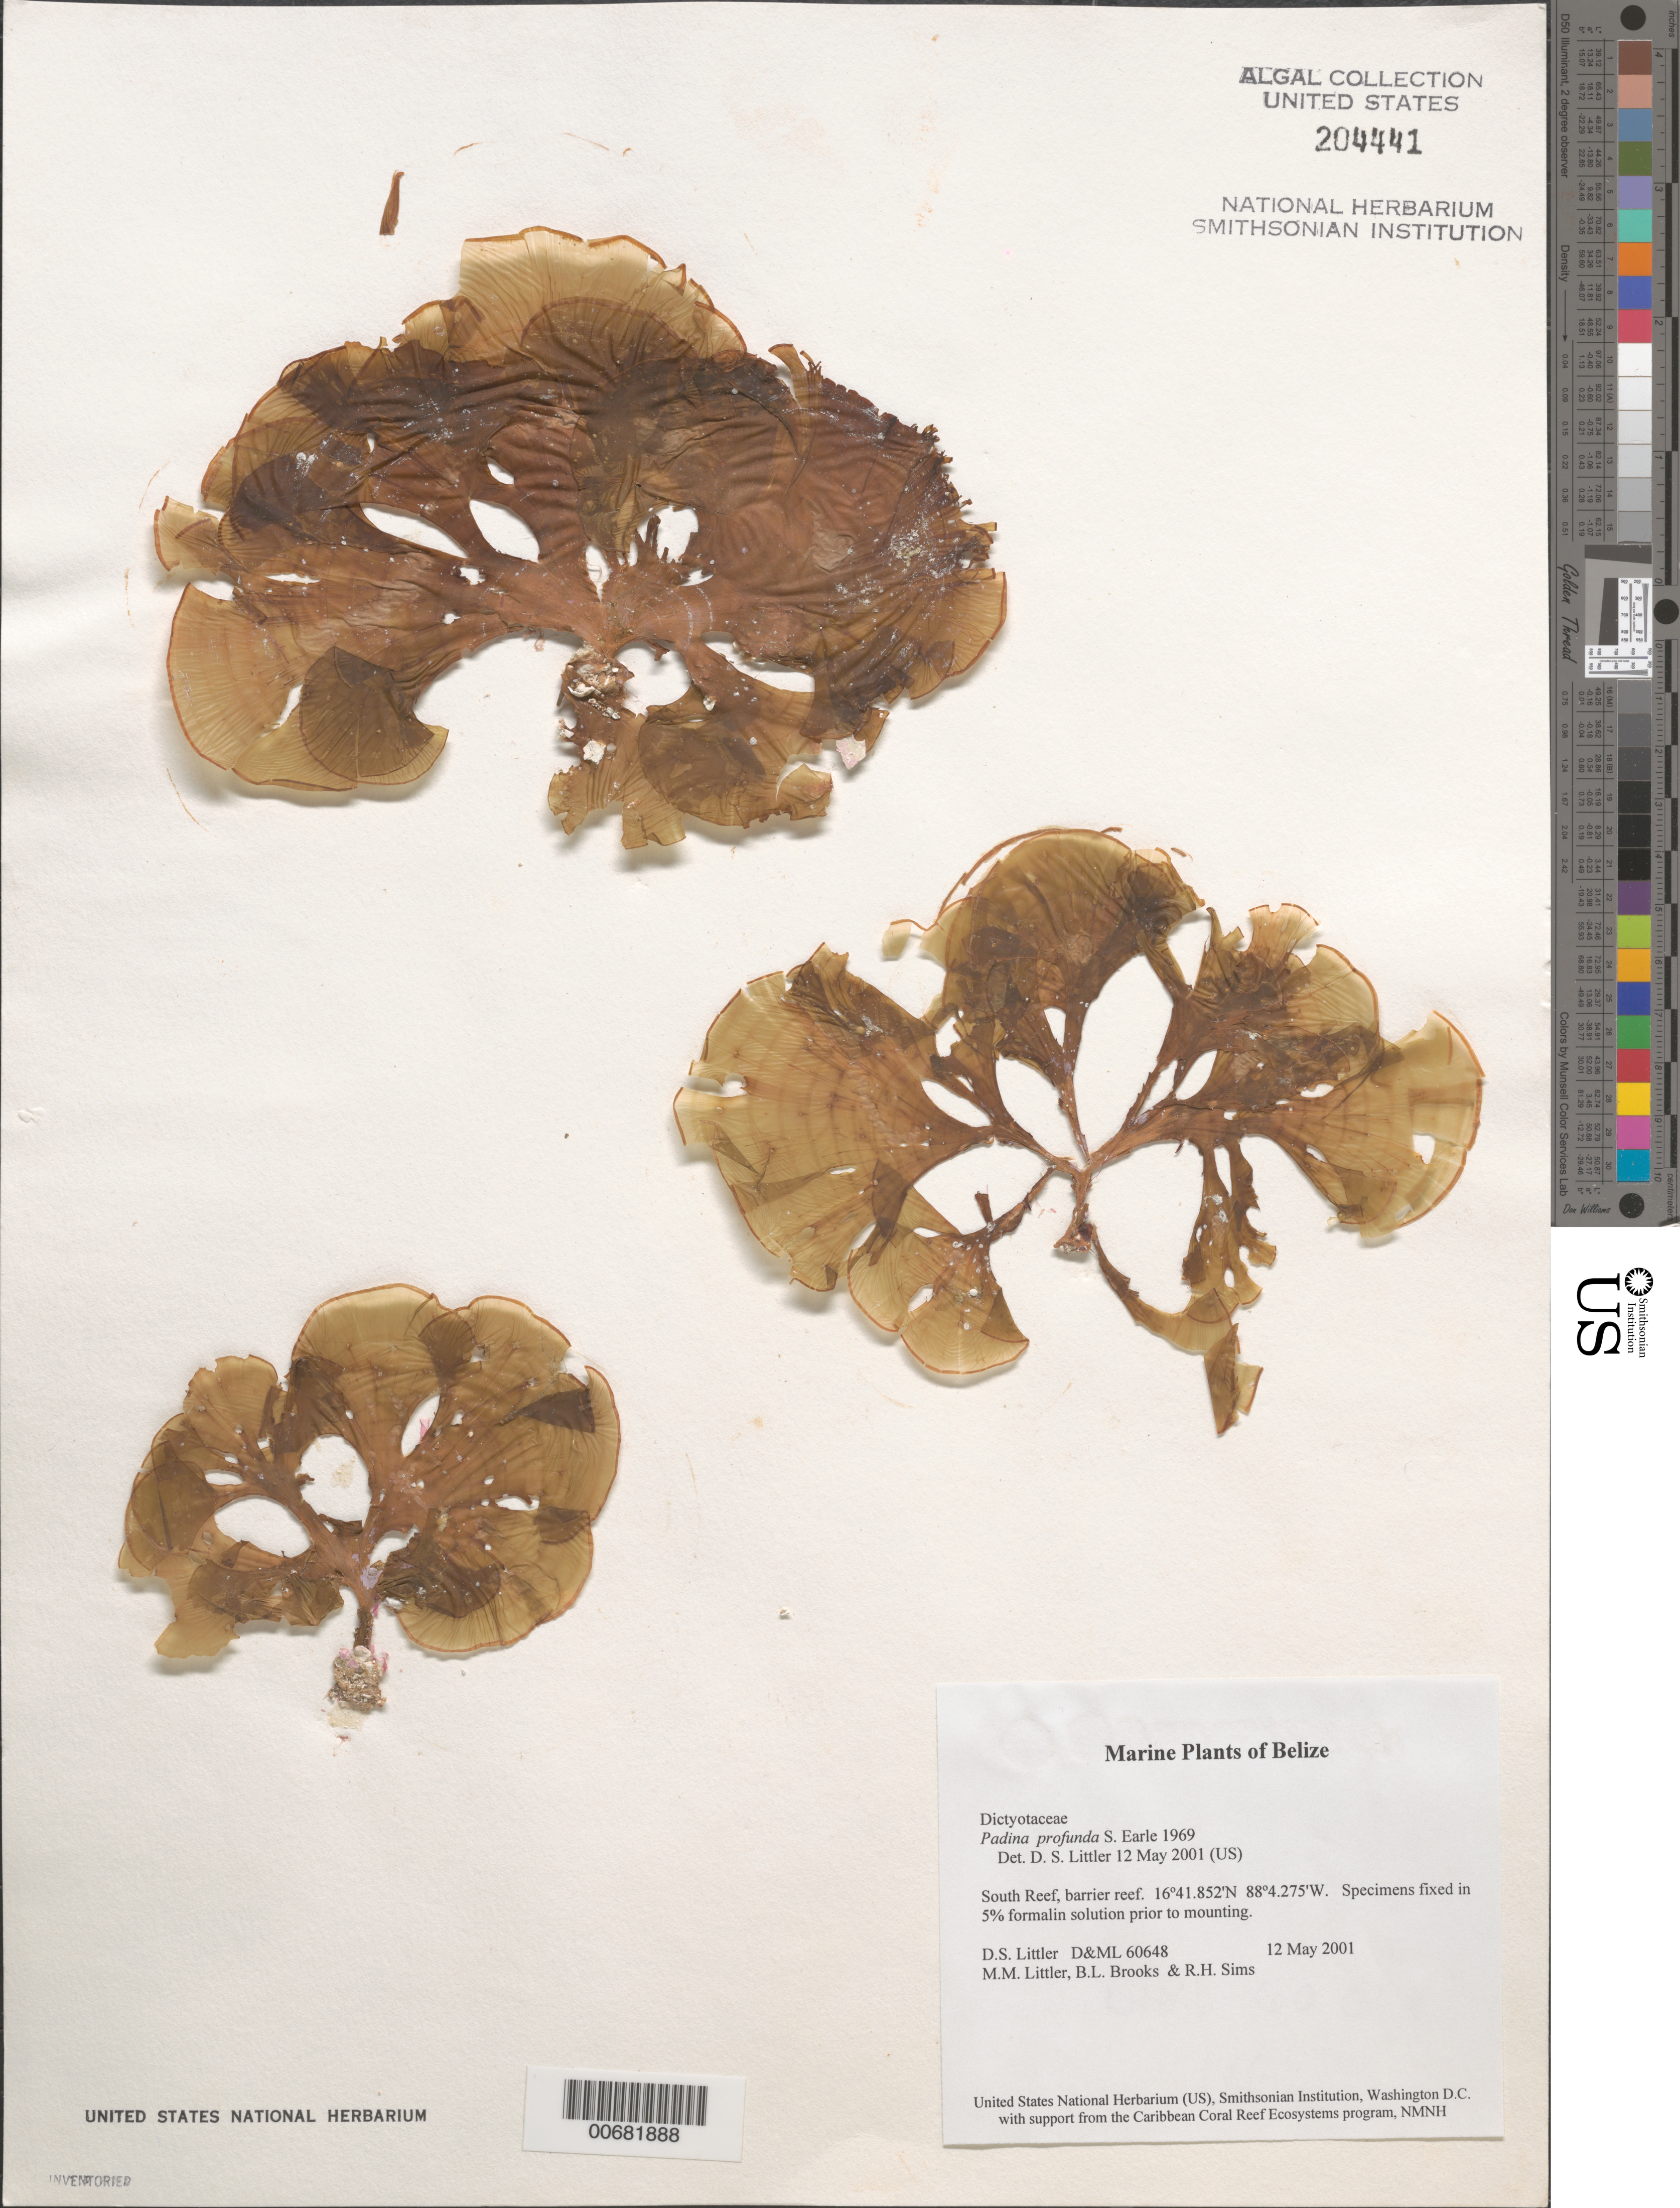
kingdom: Chromista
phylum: Ochrophyta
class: Phaeophyceae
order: Dictyotales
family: Dictyotaceae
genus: Padina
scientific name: Padina profunda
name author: S.A. Earle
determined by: Littler, D. S.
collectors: D. S. Littler, M. M. Littler, B. Brooks & R. H. Sims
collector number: D&ML 60648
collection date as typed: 12 May 2001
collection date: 2001-05-12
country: Belize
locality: South Reef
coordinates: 16 41.852' N, 88 4.275' W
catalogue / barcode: US 204441